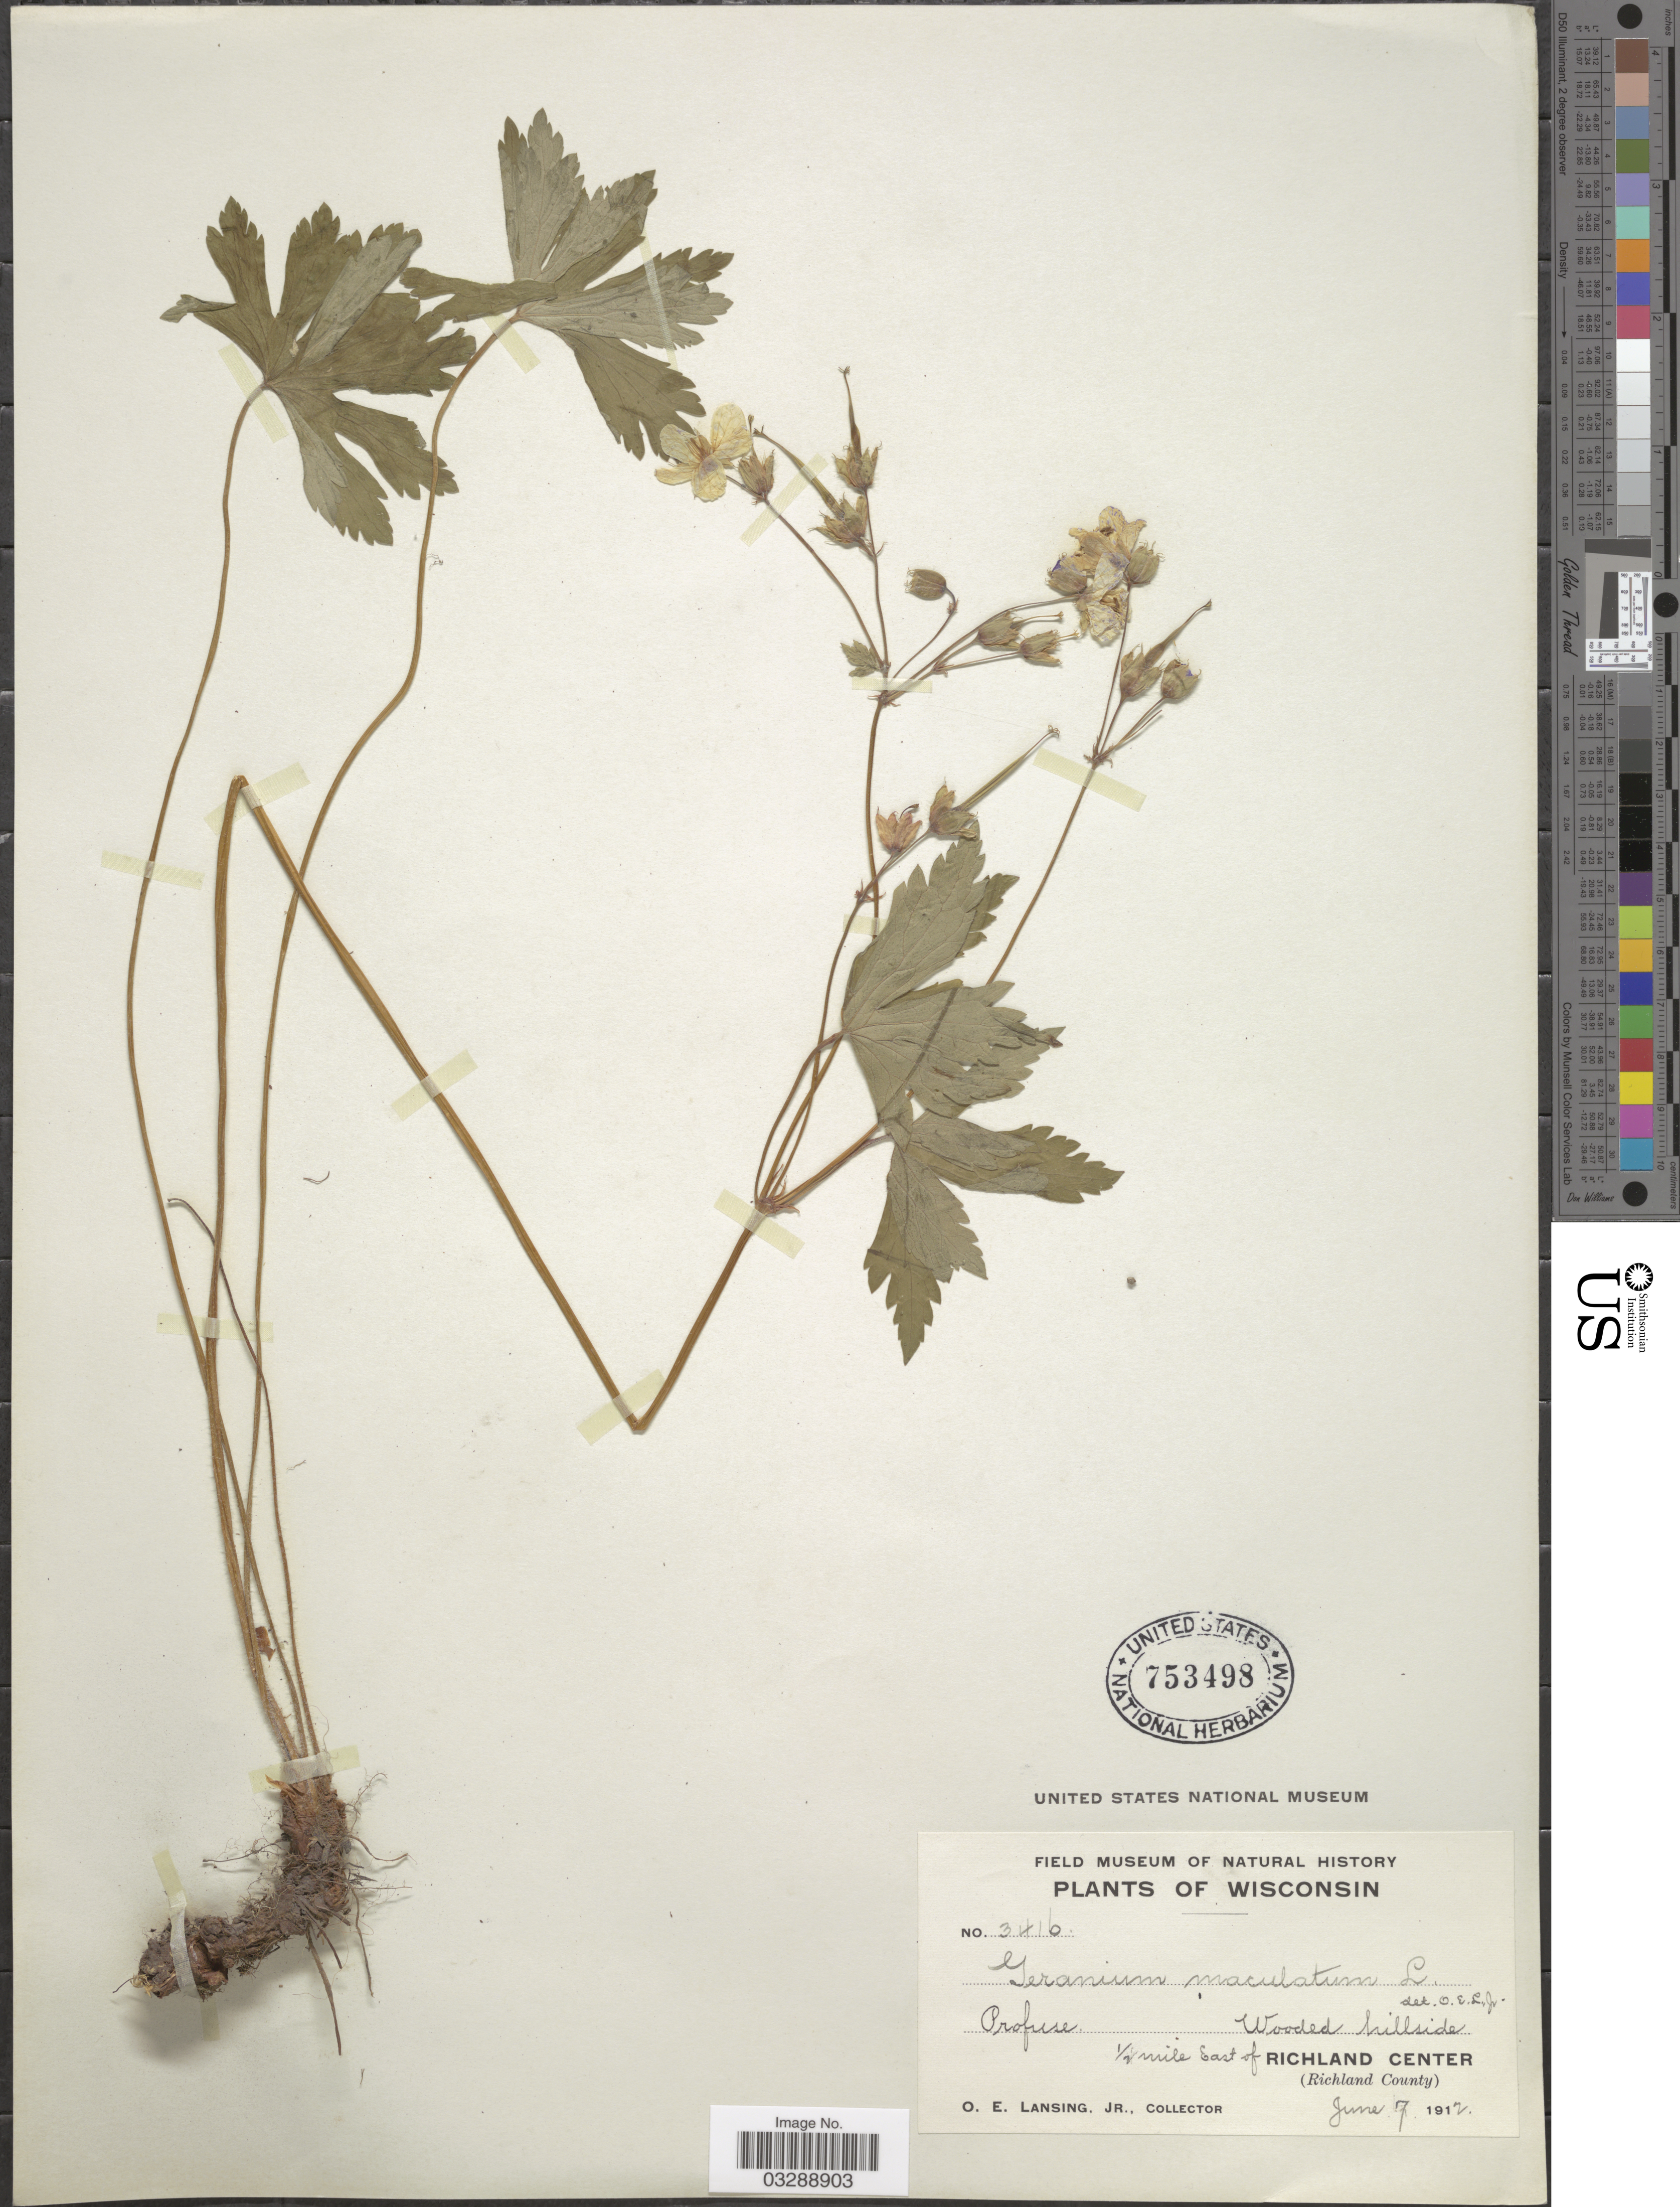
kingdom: Plantae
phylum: Tracheophyta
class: Magnoliopsida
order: Geraniales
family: Geraniaceae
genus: Geranium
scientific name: Geranium maculatum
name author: L.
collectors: O. Lansing Jr.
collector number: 3416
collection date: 1912-06-07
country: United States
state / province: Wisconsin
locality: ½ mile East of Richland Center (Richland County).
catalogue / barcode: US 753498